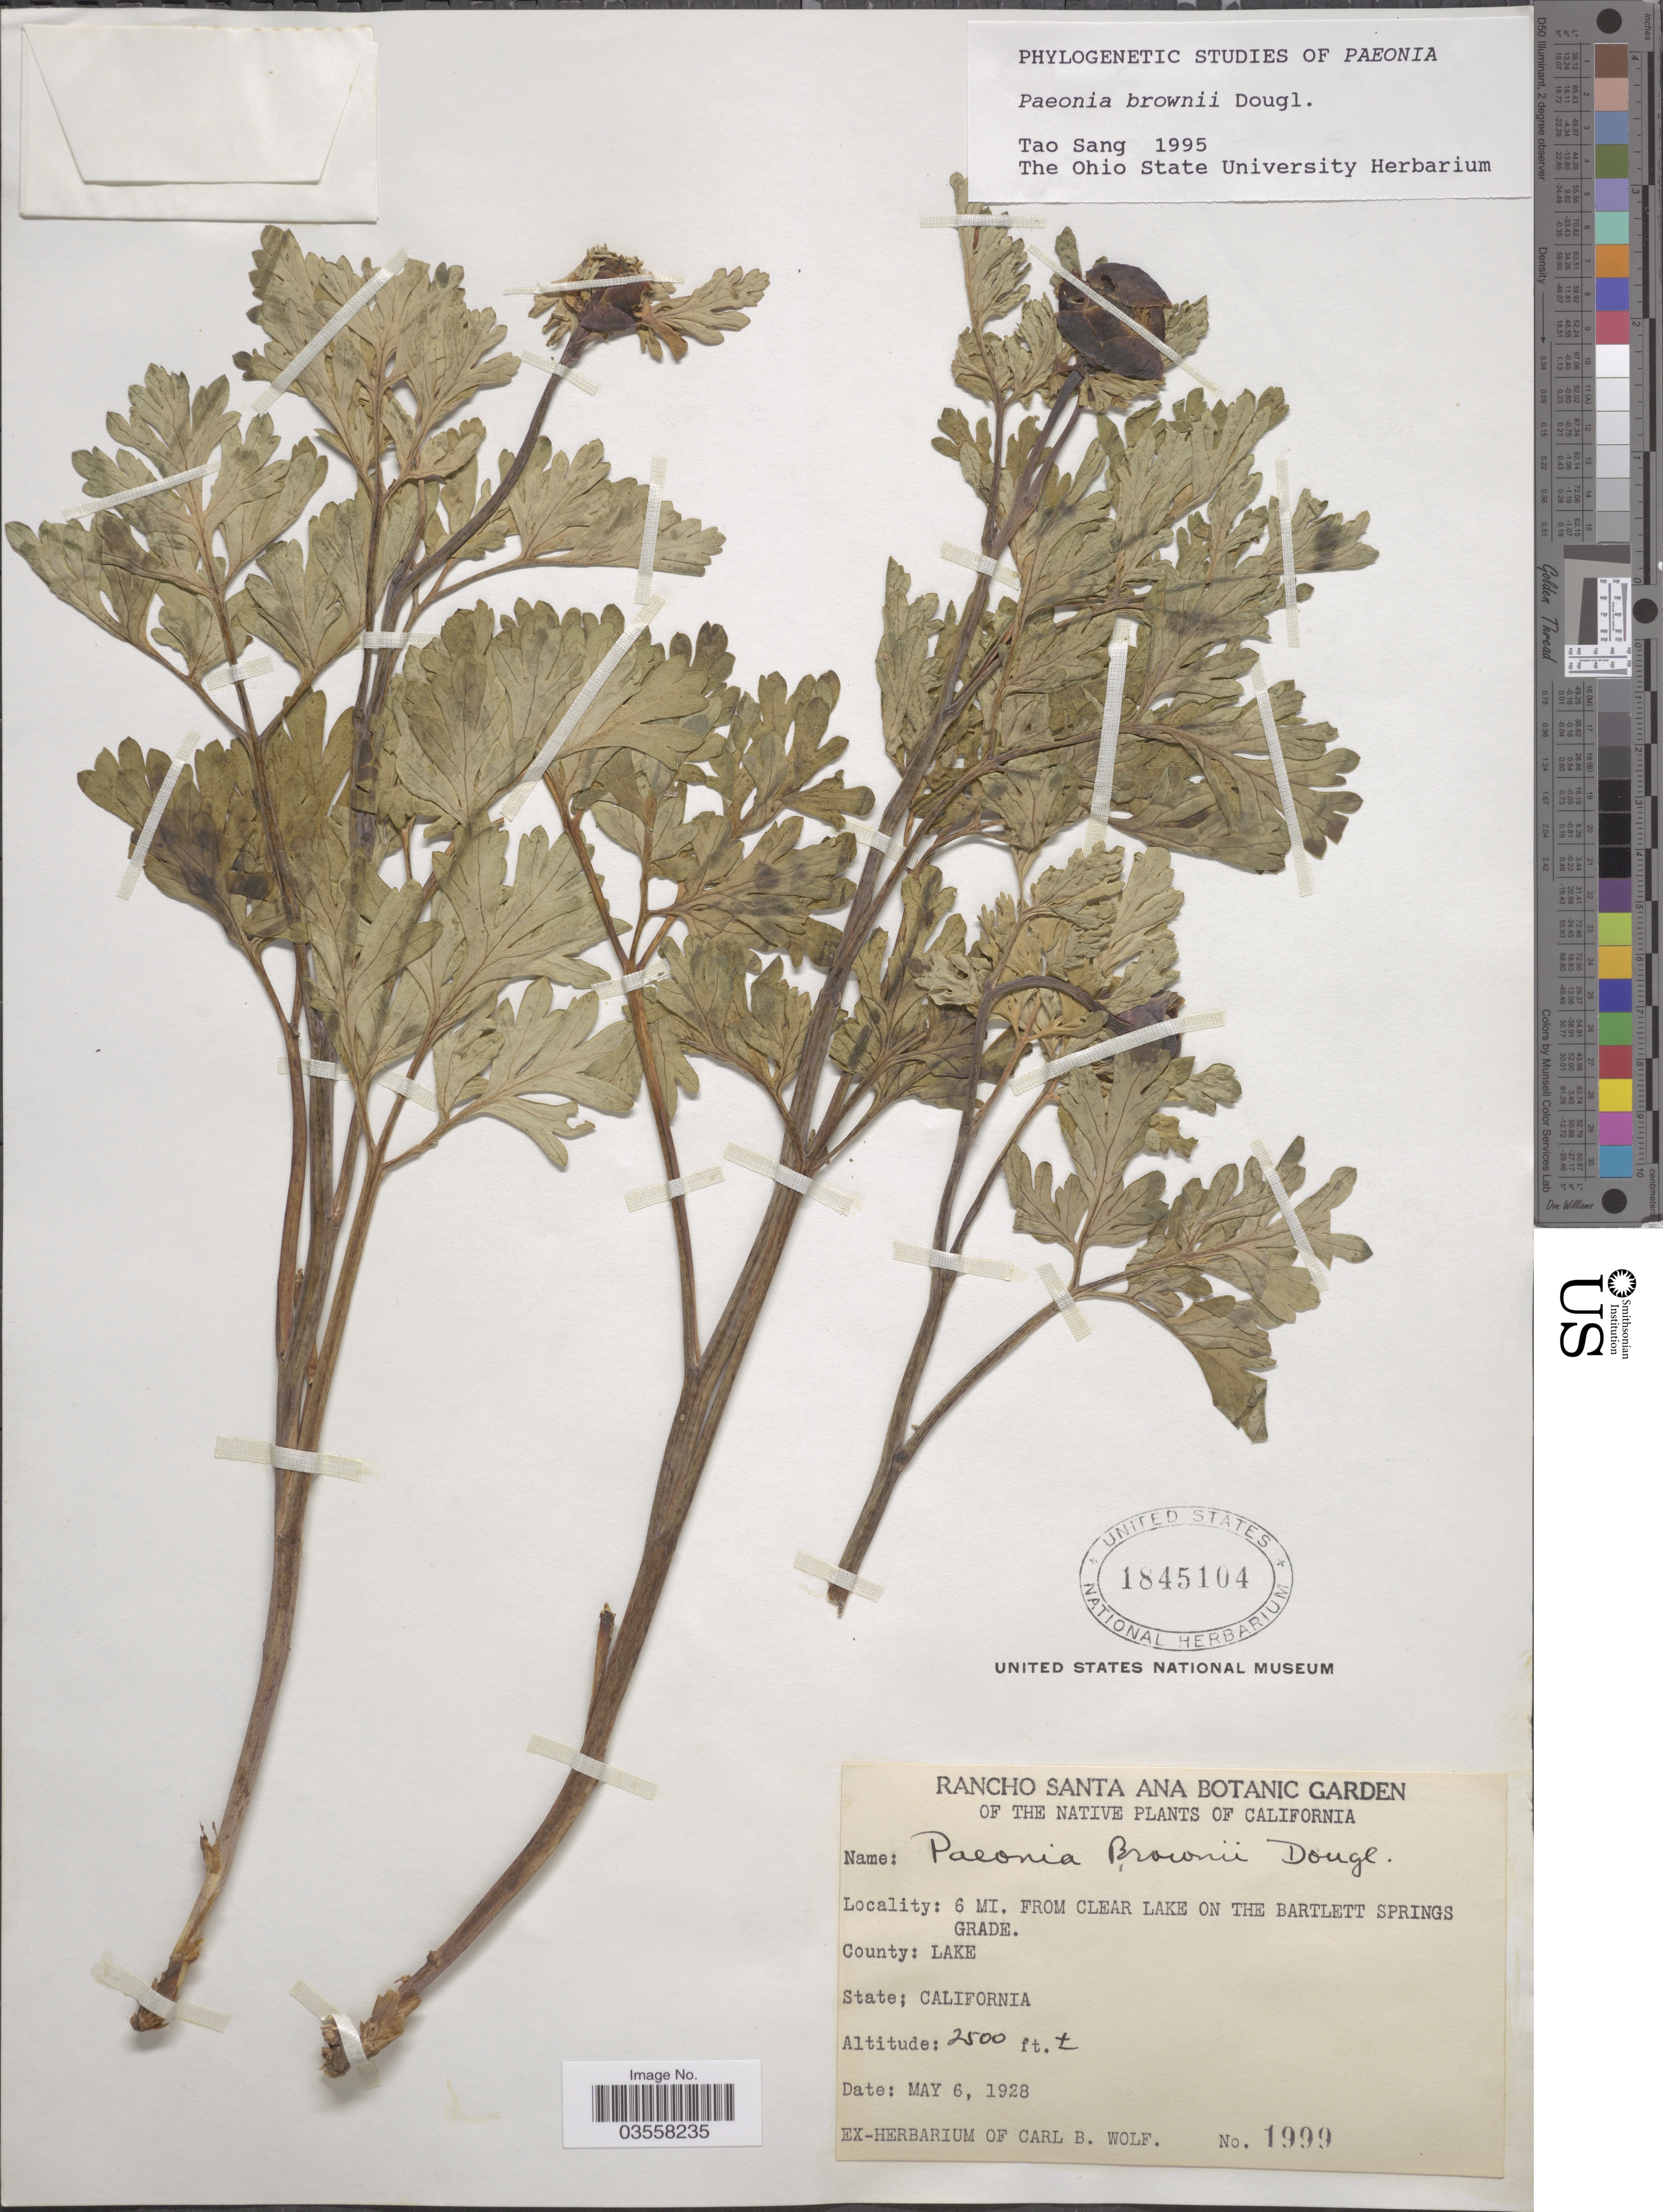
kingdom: Plantae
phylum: Tracheophyta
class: Magnoliopsida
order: Saxifragales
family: Paeoniaceae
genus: Paeonia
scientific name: Paeonia brownii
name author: Douglas ex Hook.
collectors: ex herb. Carl B. Wolf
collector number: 1999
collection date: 1928-05-06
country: United States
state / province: California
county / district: Lake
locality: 6 mi. from Clear Lake on The Bartlett Springs Grade. County: Lake.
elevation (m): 762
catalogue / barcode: US 1845104